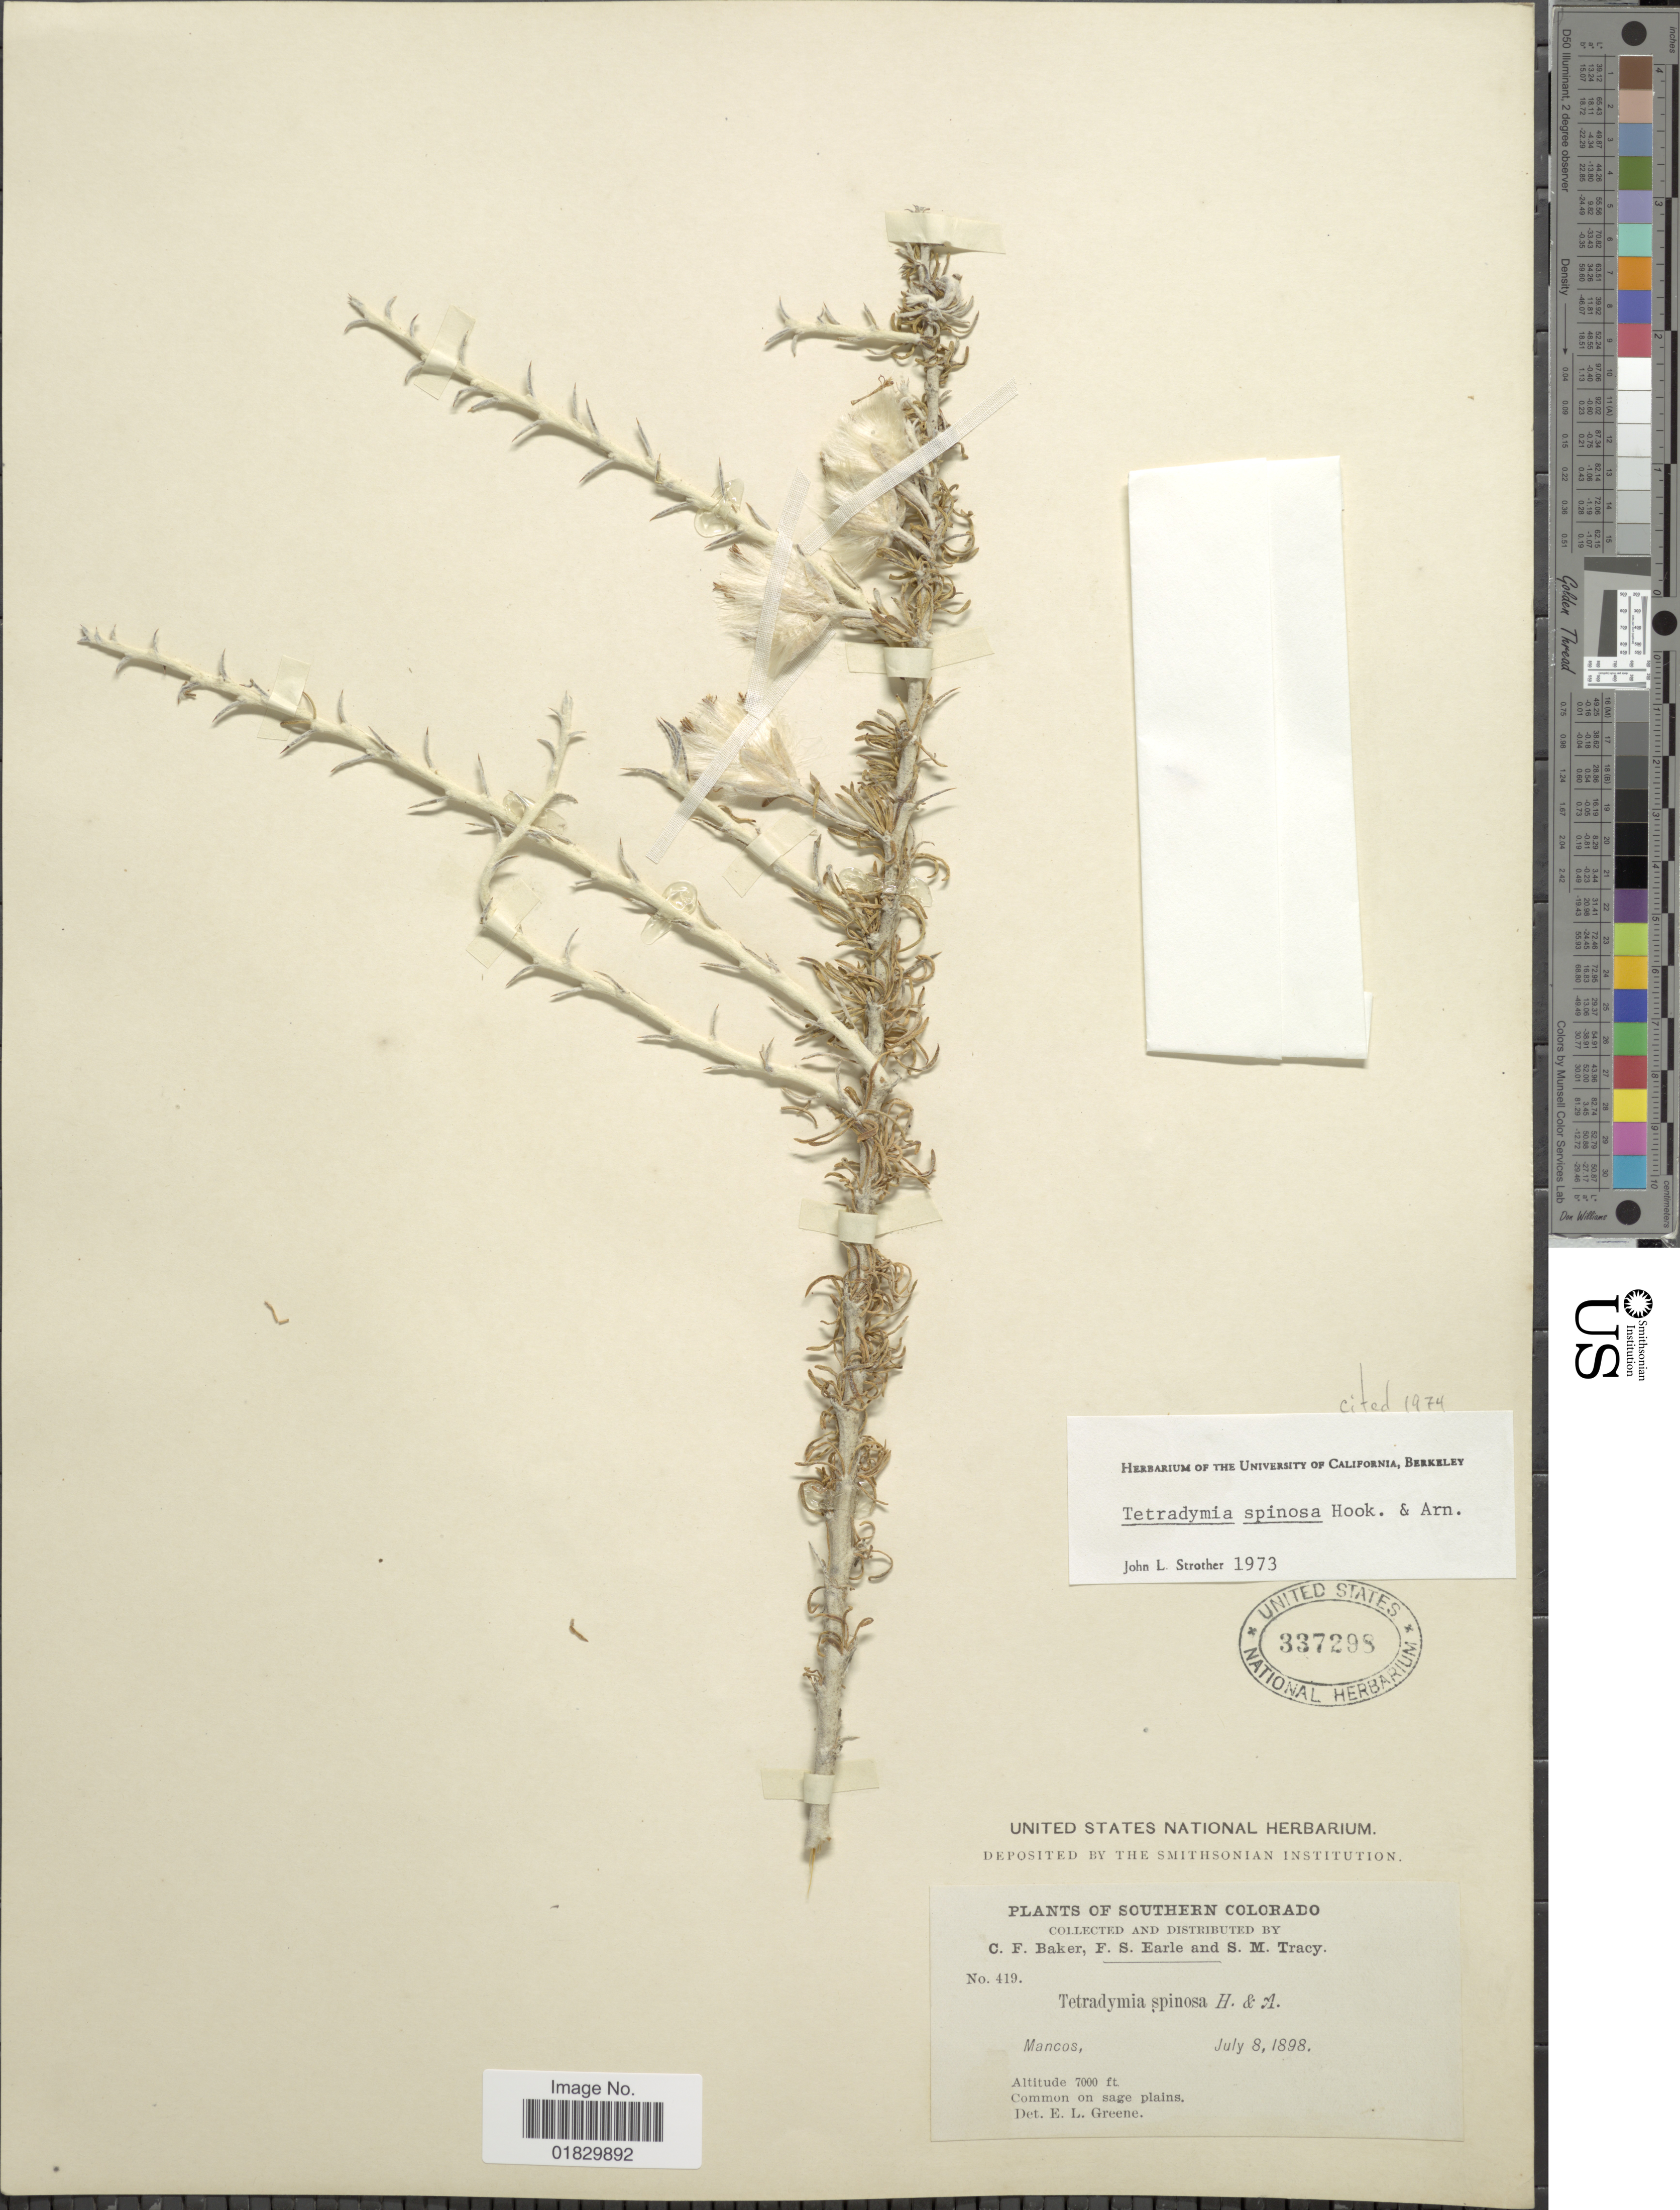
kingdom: Plantae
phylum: Tracheophyta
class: Magnoliopsida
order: Asterales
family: Asteraceae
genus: Tetradymia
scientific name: Tetradymia spinosa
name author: Hook. & Arn.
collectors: C. F. Baker, F. S. Earle & S. M. Tracy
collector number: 419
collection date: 1898-07-08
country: United States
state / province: Colorado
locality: Southern Colorado, Mancos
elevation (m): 2134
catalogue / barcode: US 337298